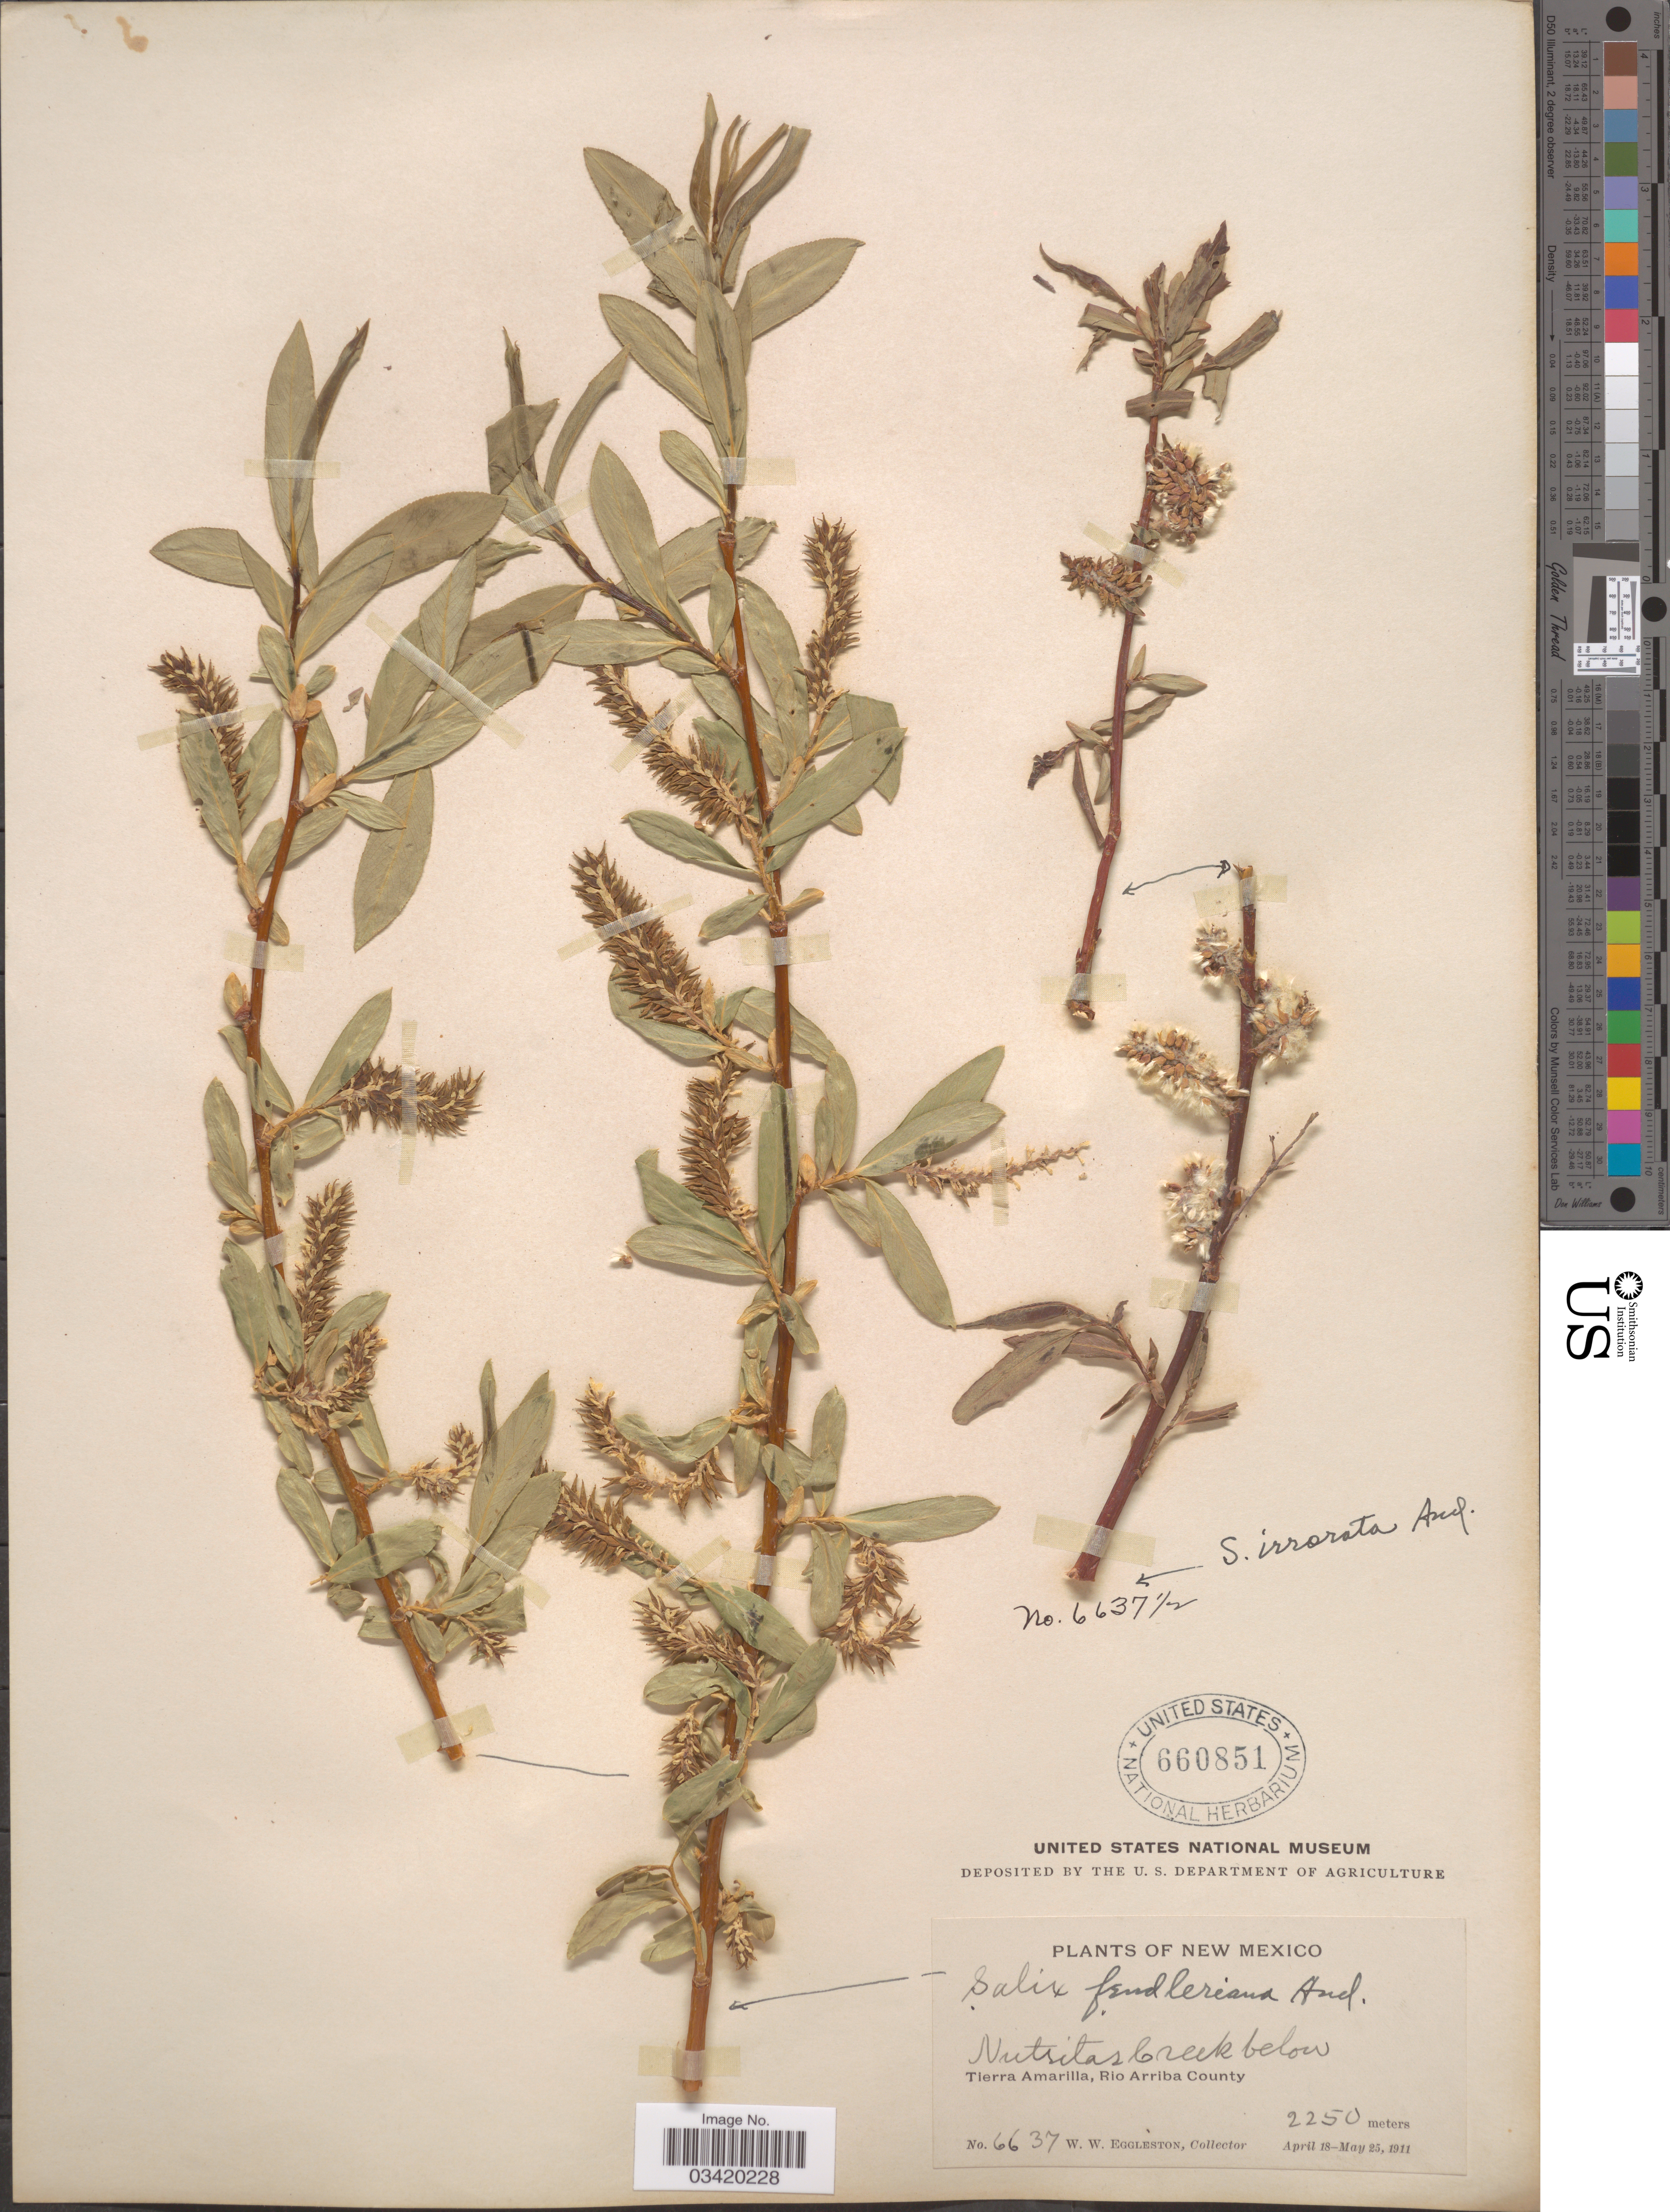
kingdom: Plantae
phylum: Tracheophyta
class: Magnoliopsida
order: Malpighiales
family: Salicaceae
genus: Salix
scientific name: Salix fendleriana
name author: Andersson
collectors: W. W. Eggleston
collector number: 6637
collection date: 1911-04-18/1911-05-25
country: United States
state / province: New Mexico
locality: Nutritas Creek below Tierra Amarilla, Rio Arriba County.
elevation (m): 2250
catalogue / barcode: US 660851